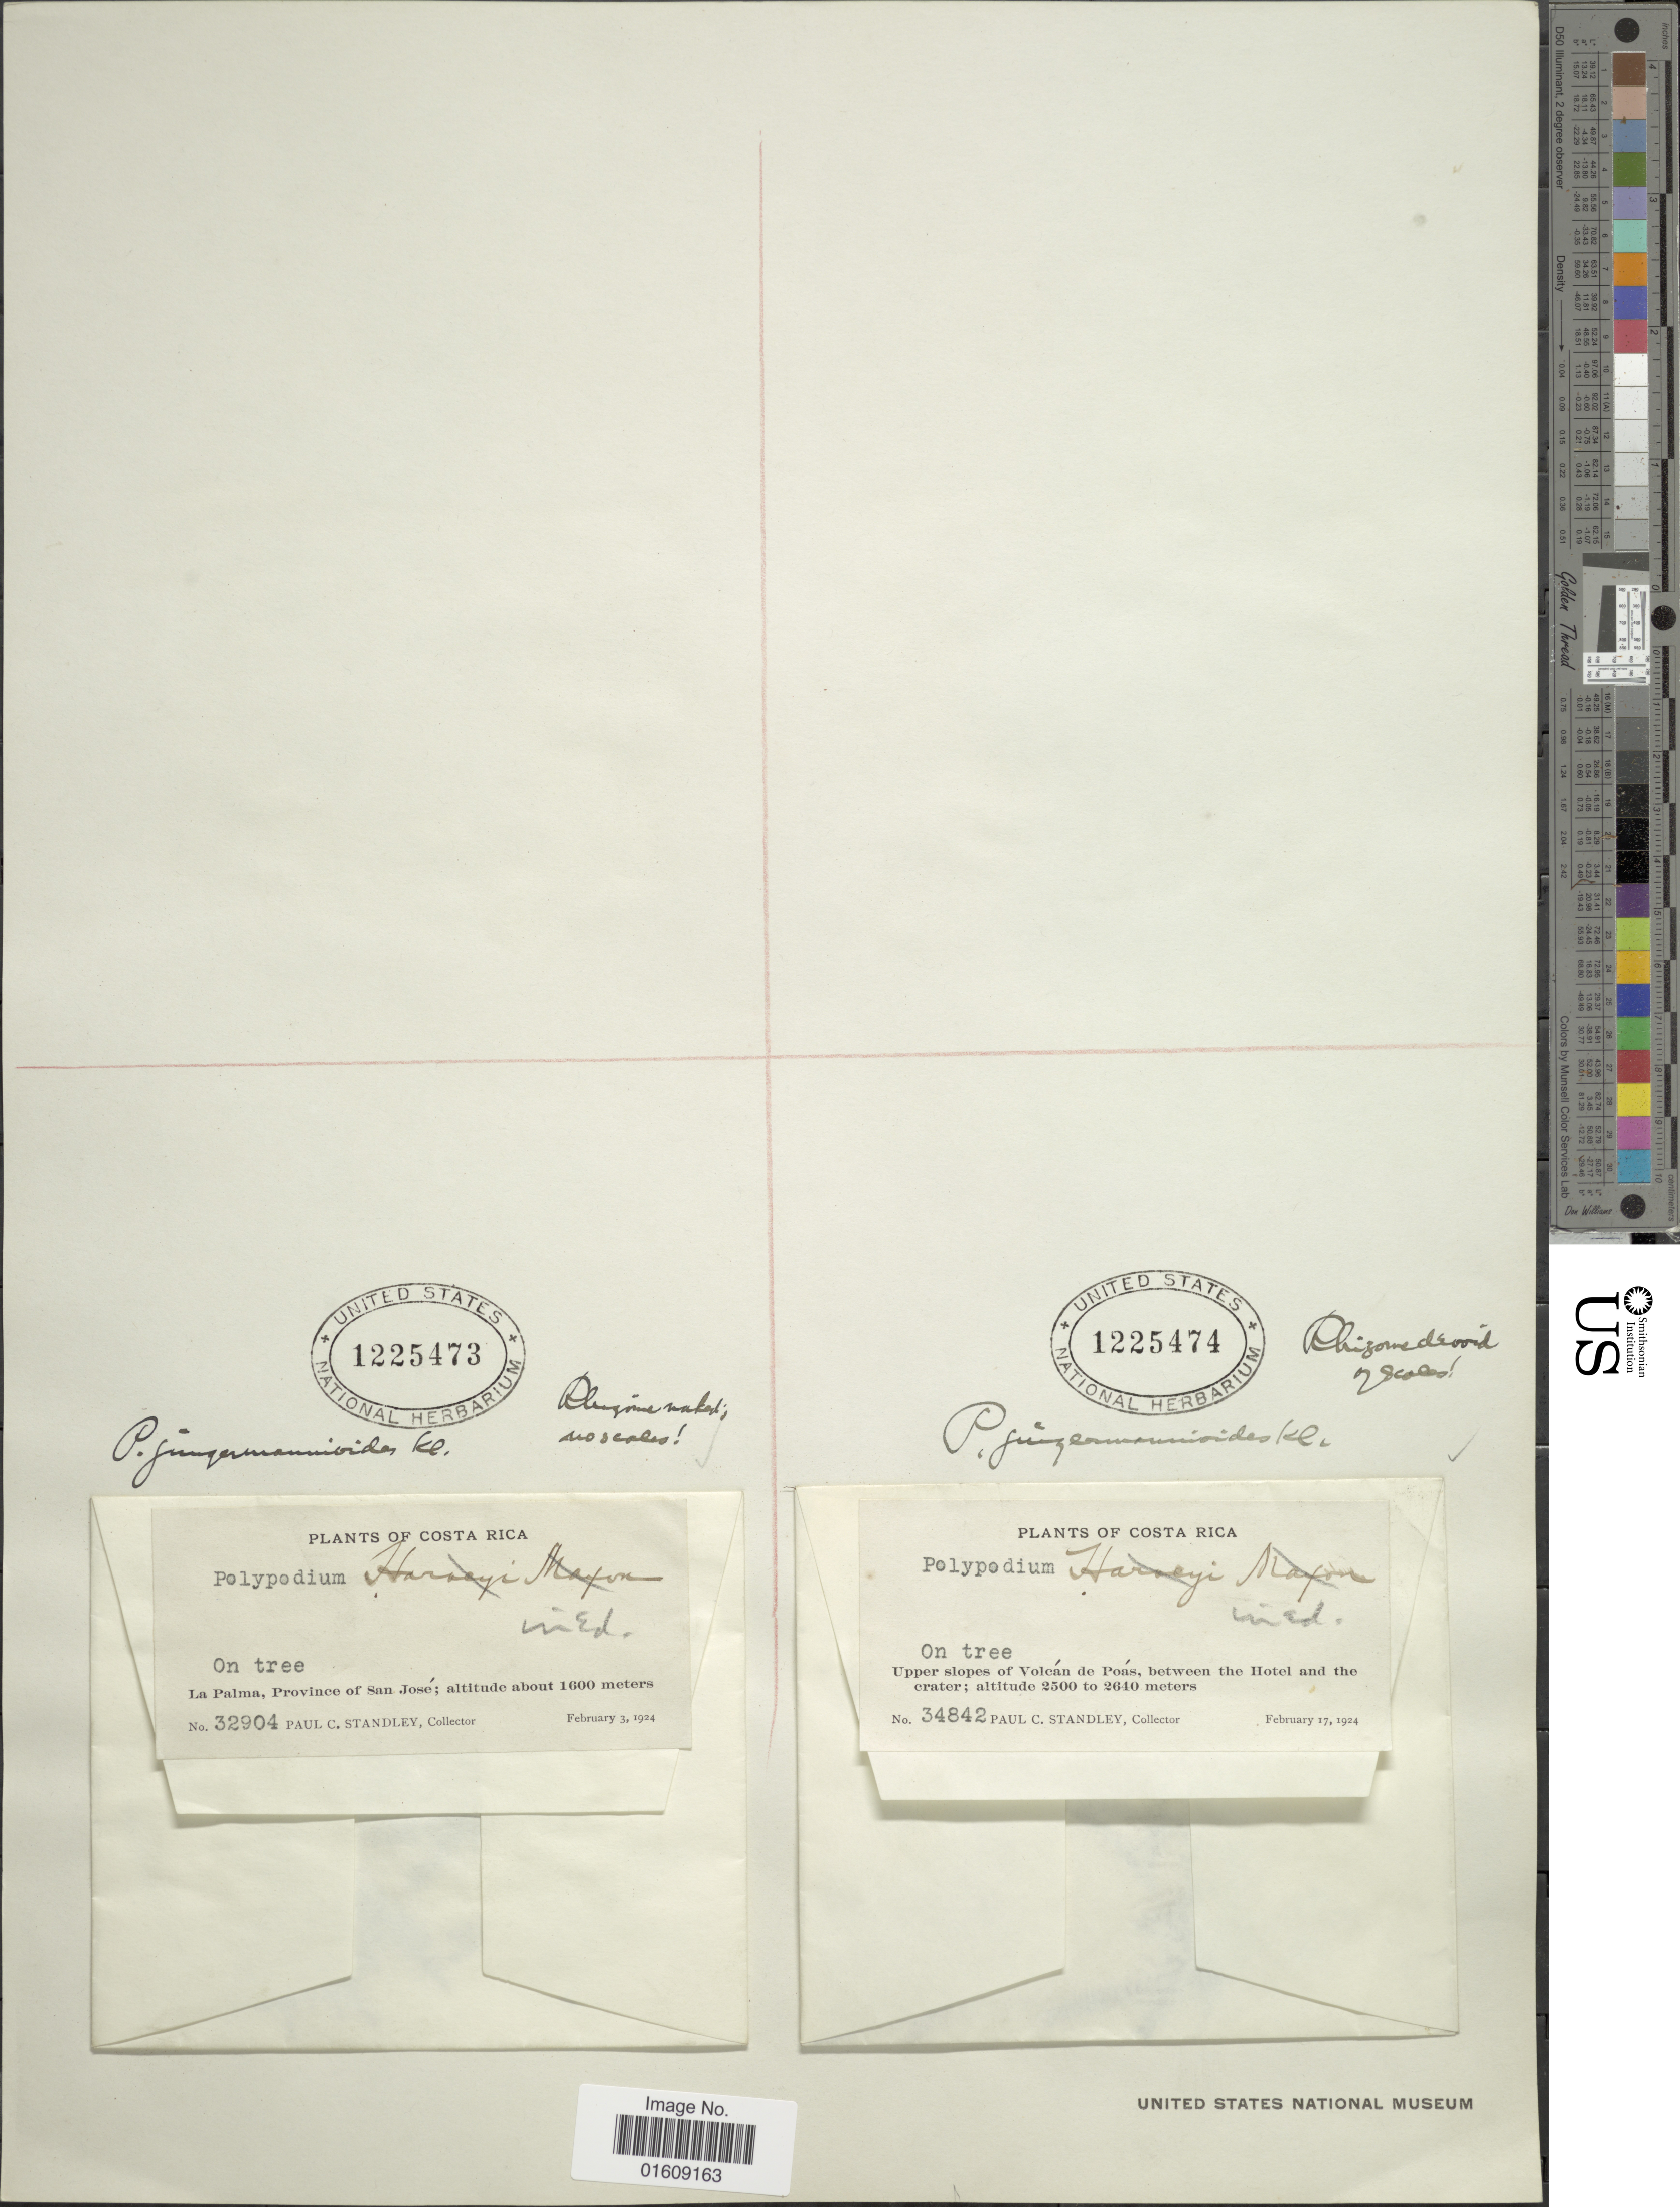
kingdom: Plantae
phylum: Tracheophyta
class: Polypodiopsida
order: Polypodiales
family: Polypodiaceae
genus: Ceradenia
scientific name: Ceradenia jungermannioides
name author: (Klotzsch) L.E. Bishop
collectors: P. C. Standley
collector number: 34842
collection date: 1924-02-17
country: Costa Rica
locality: Costa Rica, Upper slopes of Volcán de Poás, between the Hotel and the crater.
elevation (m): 2500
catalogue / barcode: US 1225474-2